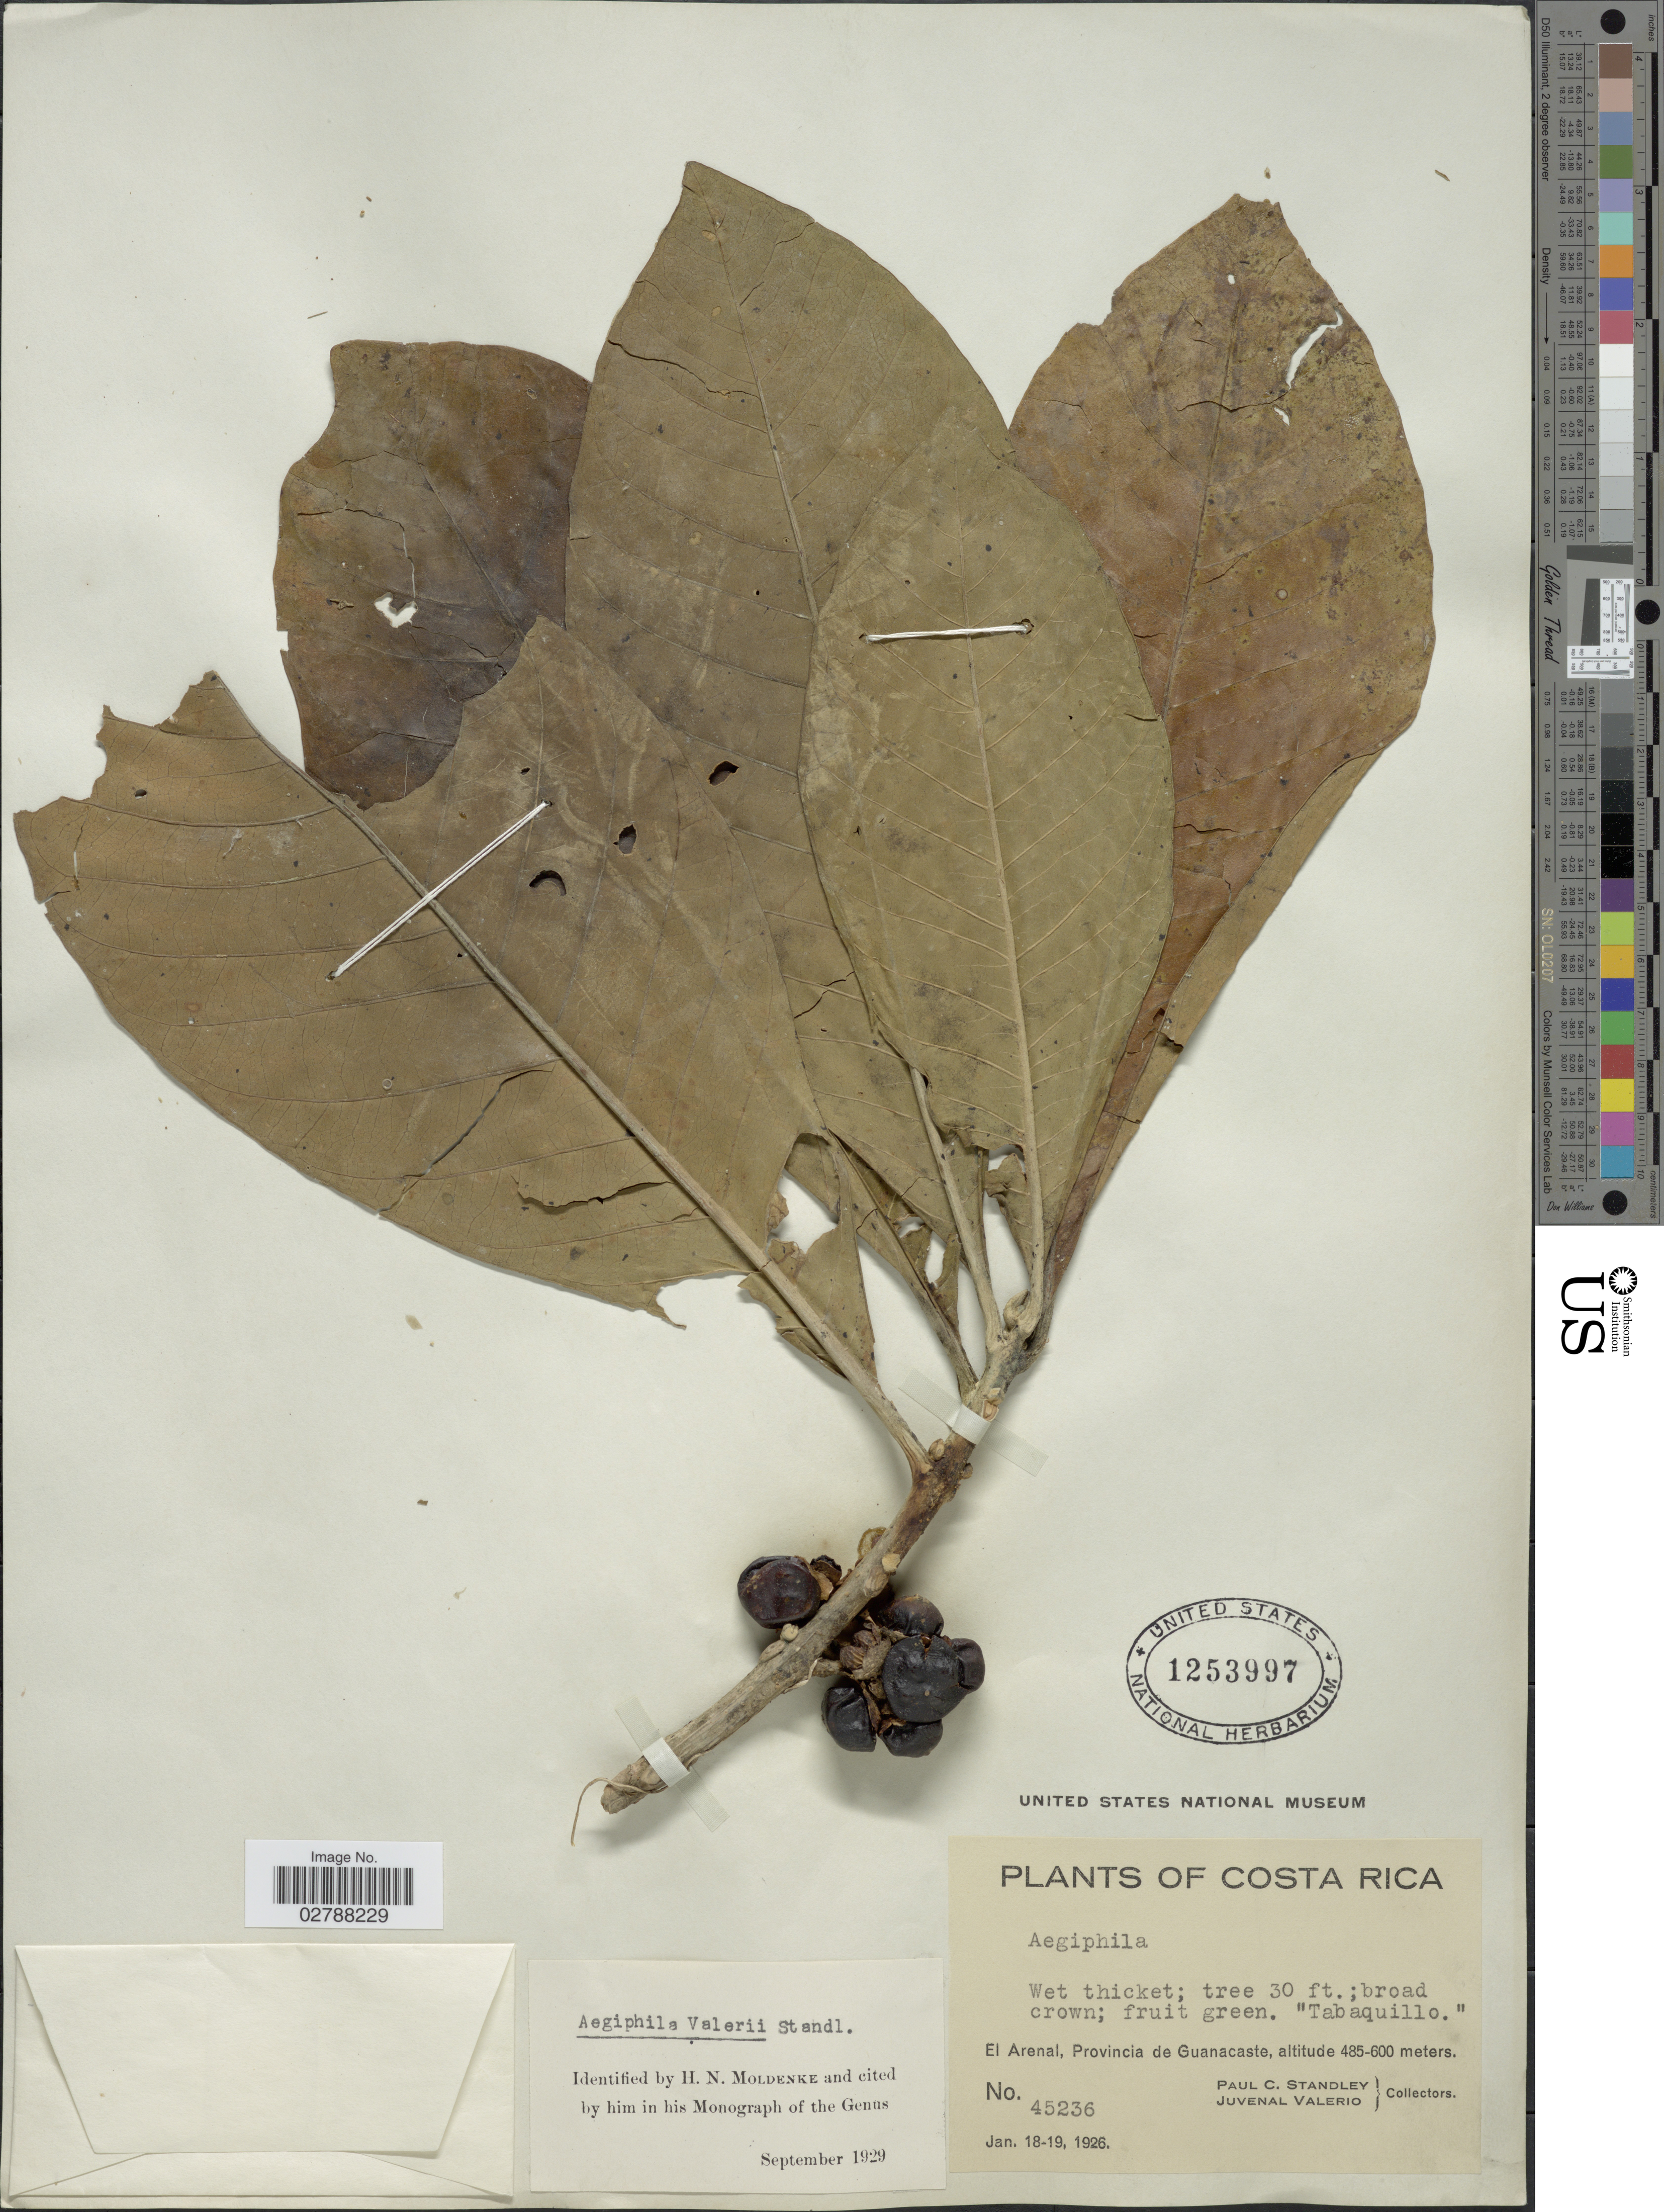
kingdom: Plantae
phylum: Tracheophyta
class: Magnoliopsida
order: Lamiales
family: Lamiaceae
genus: Aegiphila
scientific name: Aegiphila valerii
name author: Standl.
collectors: P. C. Standley & J. Valerio R.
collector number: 45236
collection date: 1926-01-18/1926-01-19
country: Costa Rica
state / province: Guanacaste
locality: El Arenal, Provincia de Guanacaste.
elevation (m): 485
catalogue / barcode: US 1253997